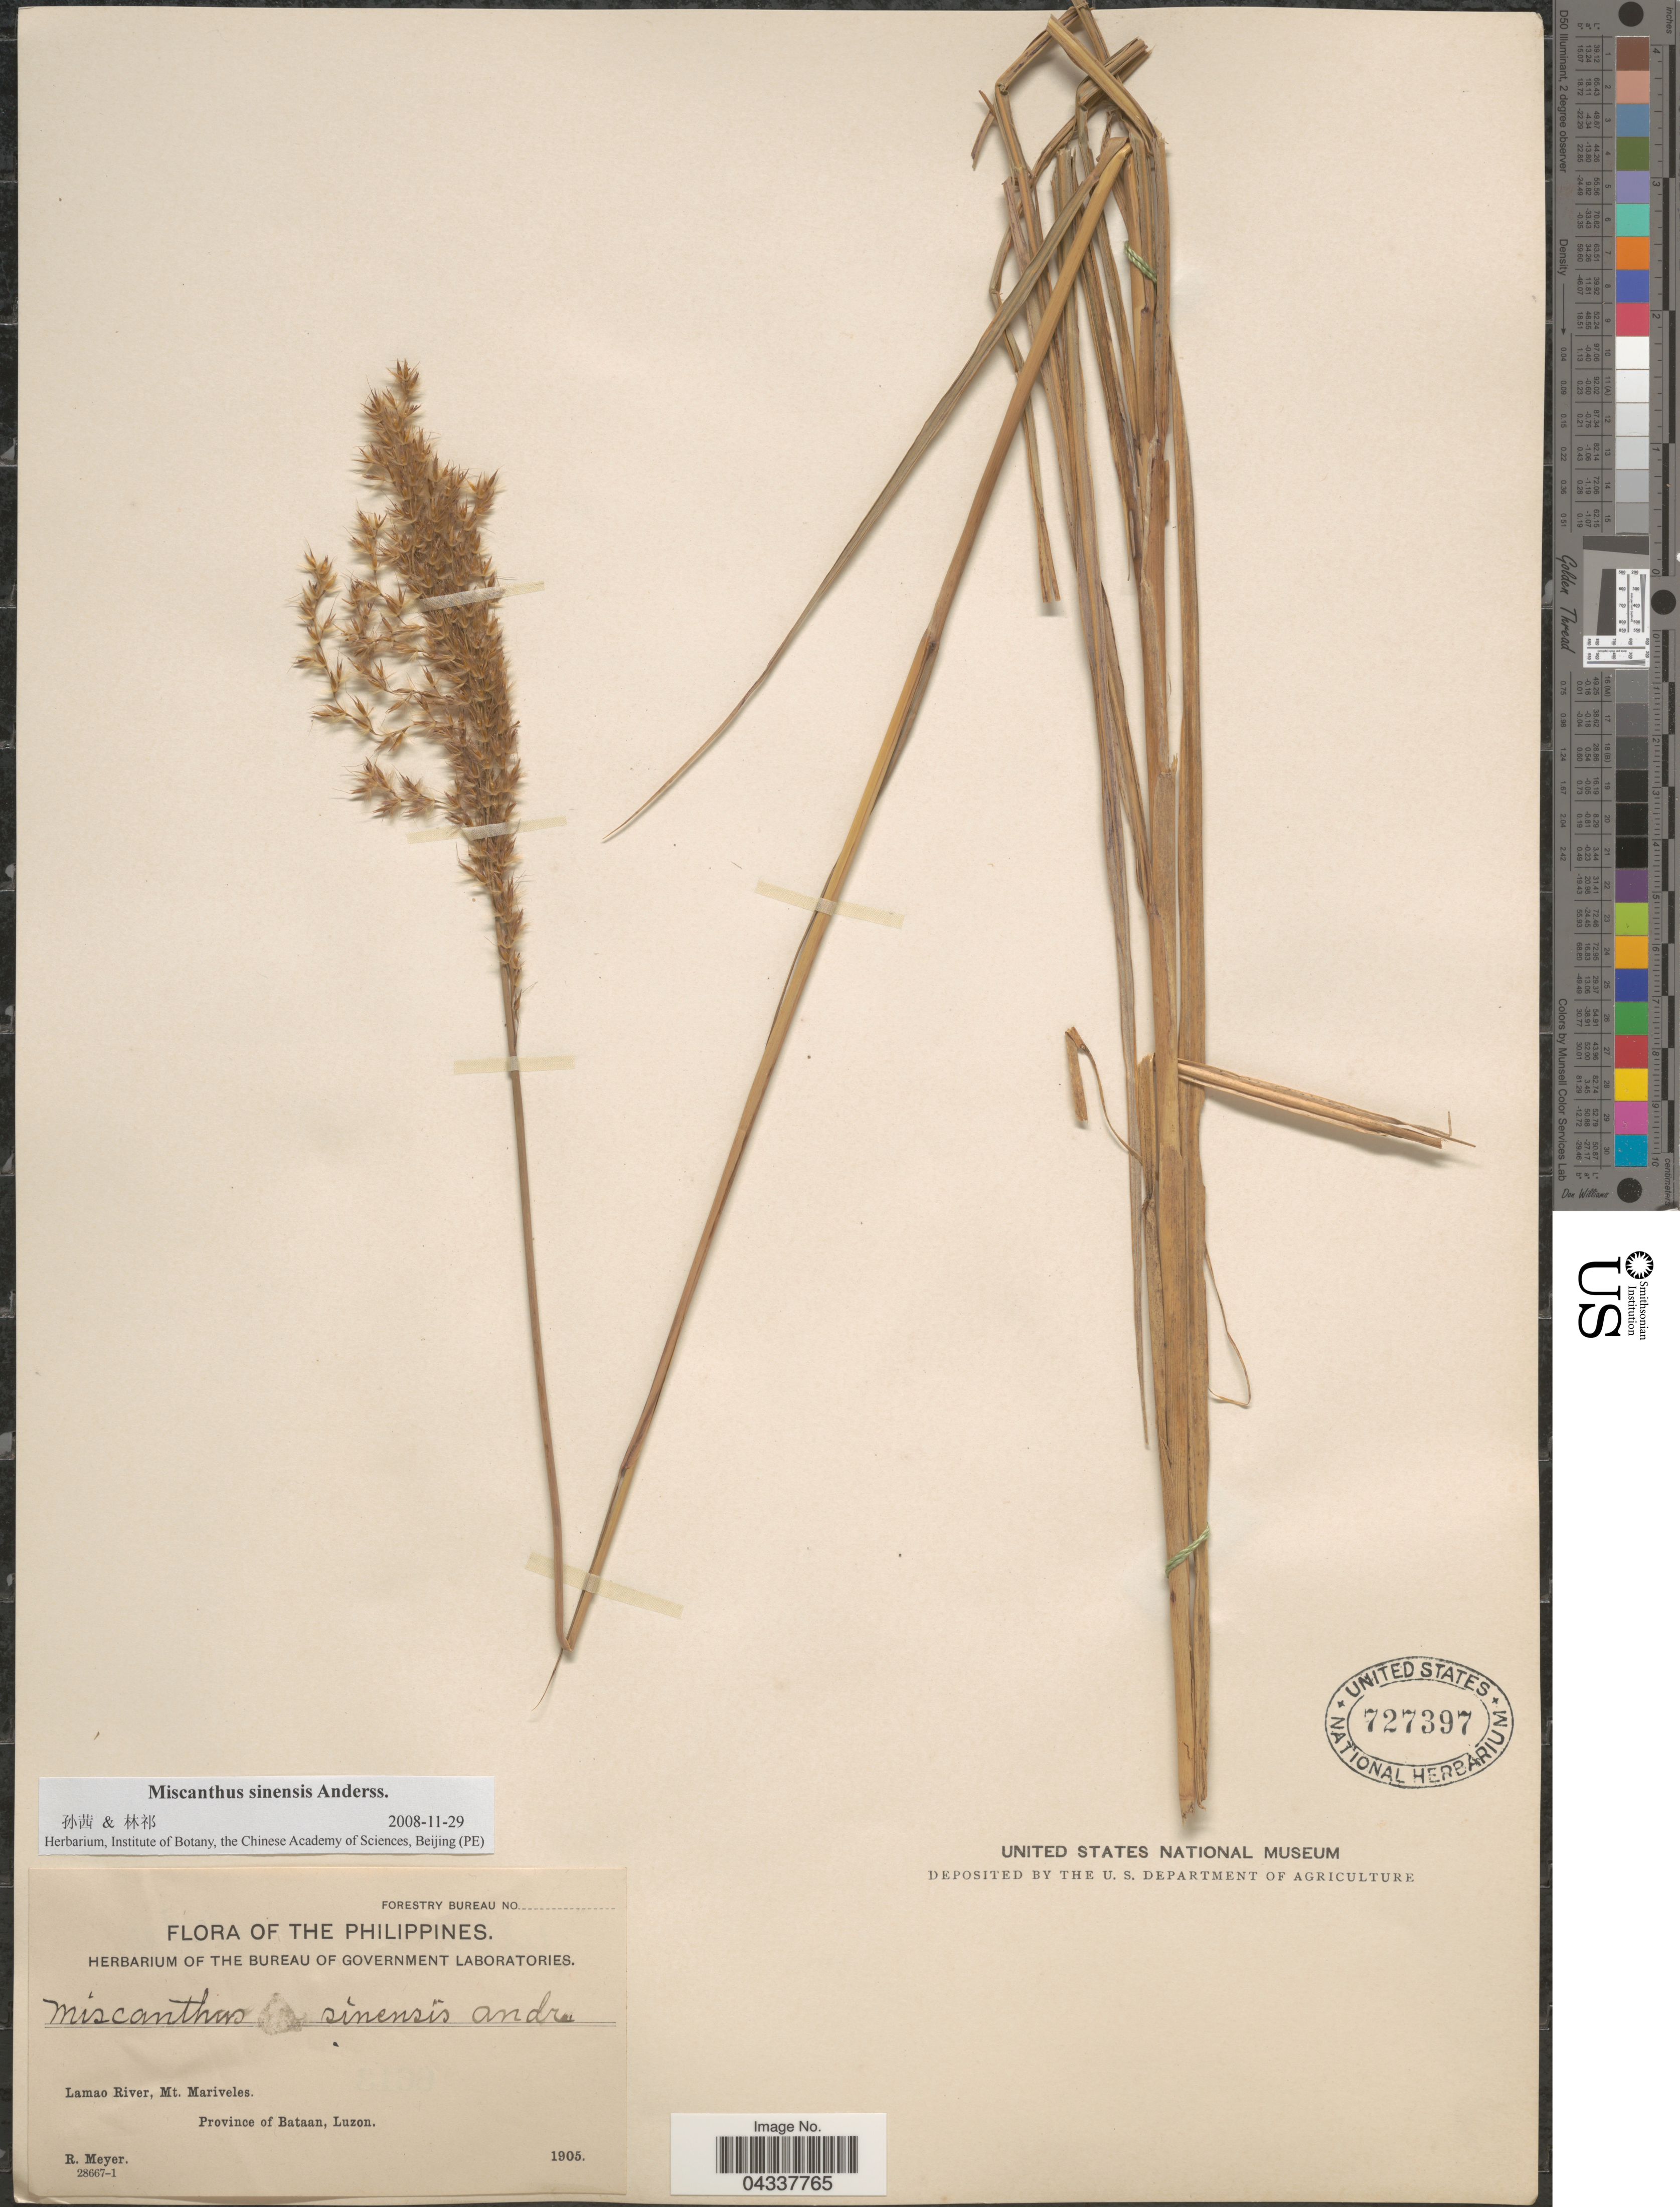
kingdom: Plantae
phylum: Tracheophyta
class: Liliopsida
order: Poales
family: Poaceae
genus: Miscanthus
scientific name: Miscanthus sinensis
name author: Andersson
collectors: R. Meyer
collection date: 1905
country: Philippines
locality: Lamao River, Mt. Marivales. Province of Bataan, Luzon.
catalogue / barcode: US 727397